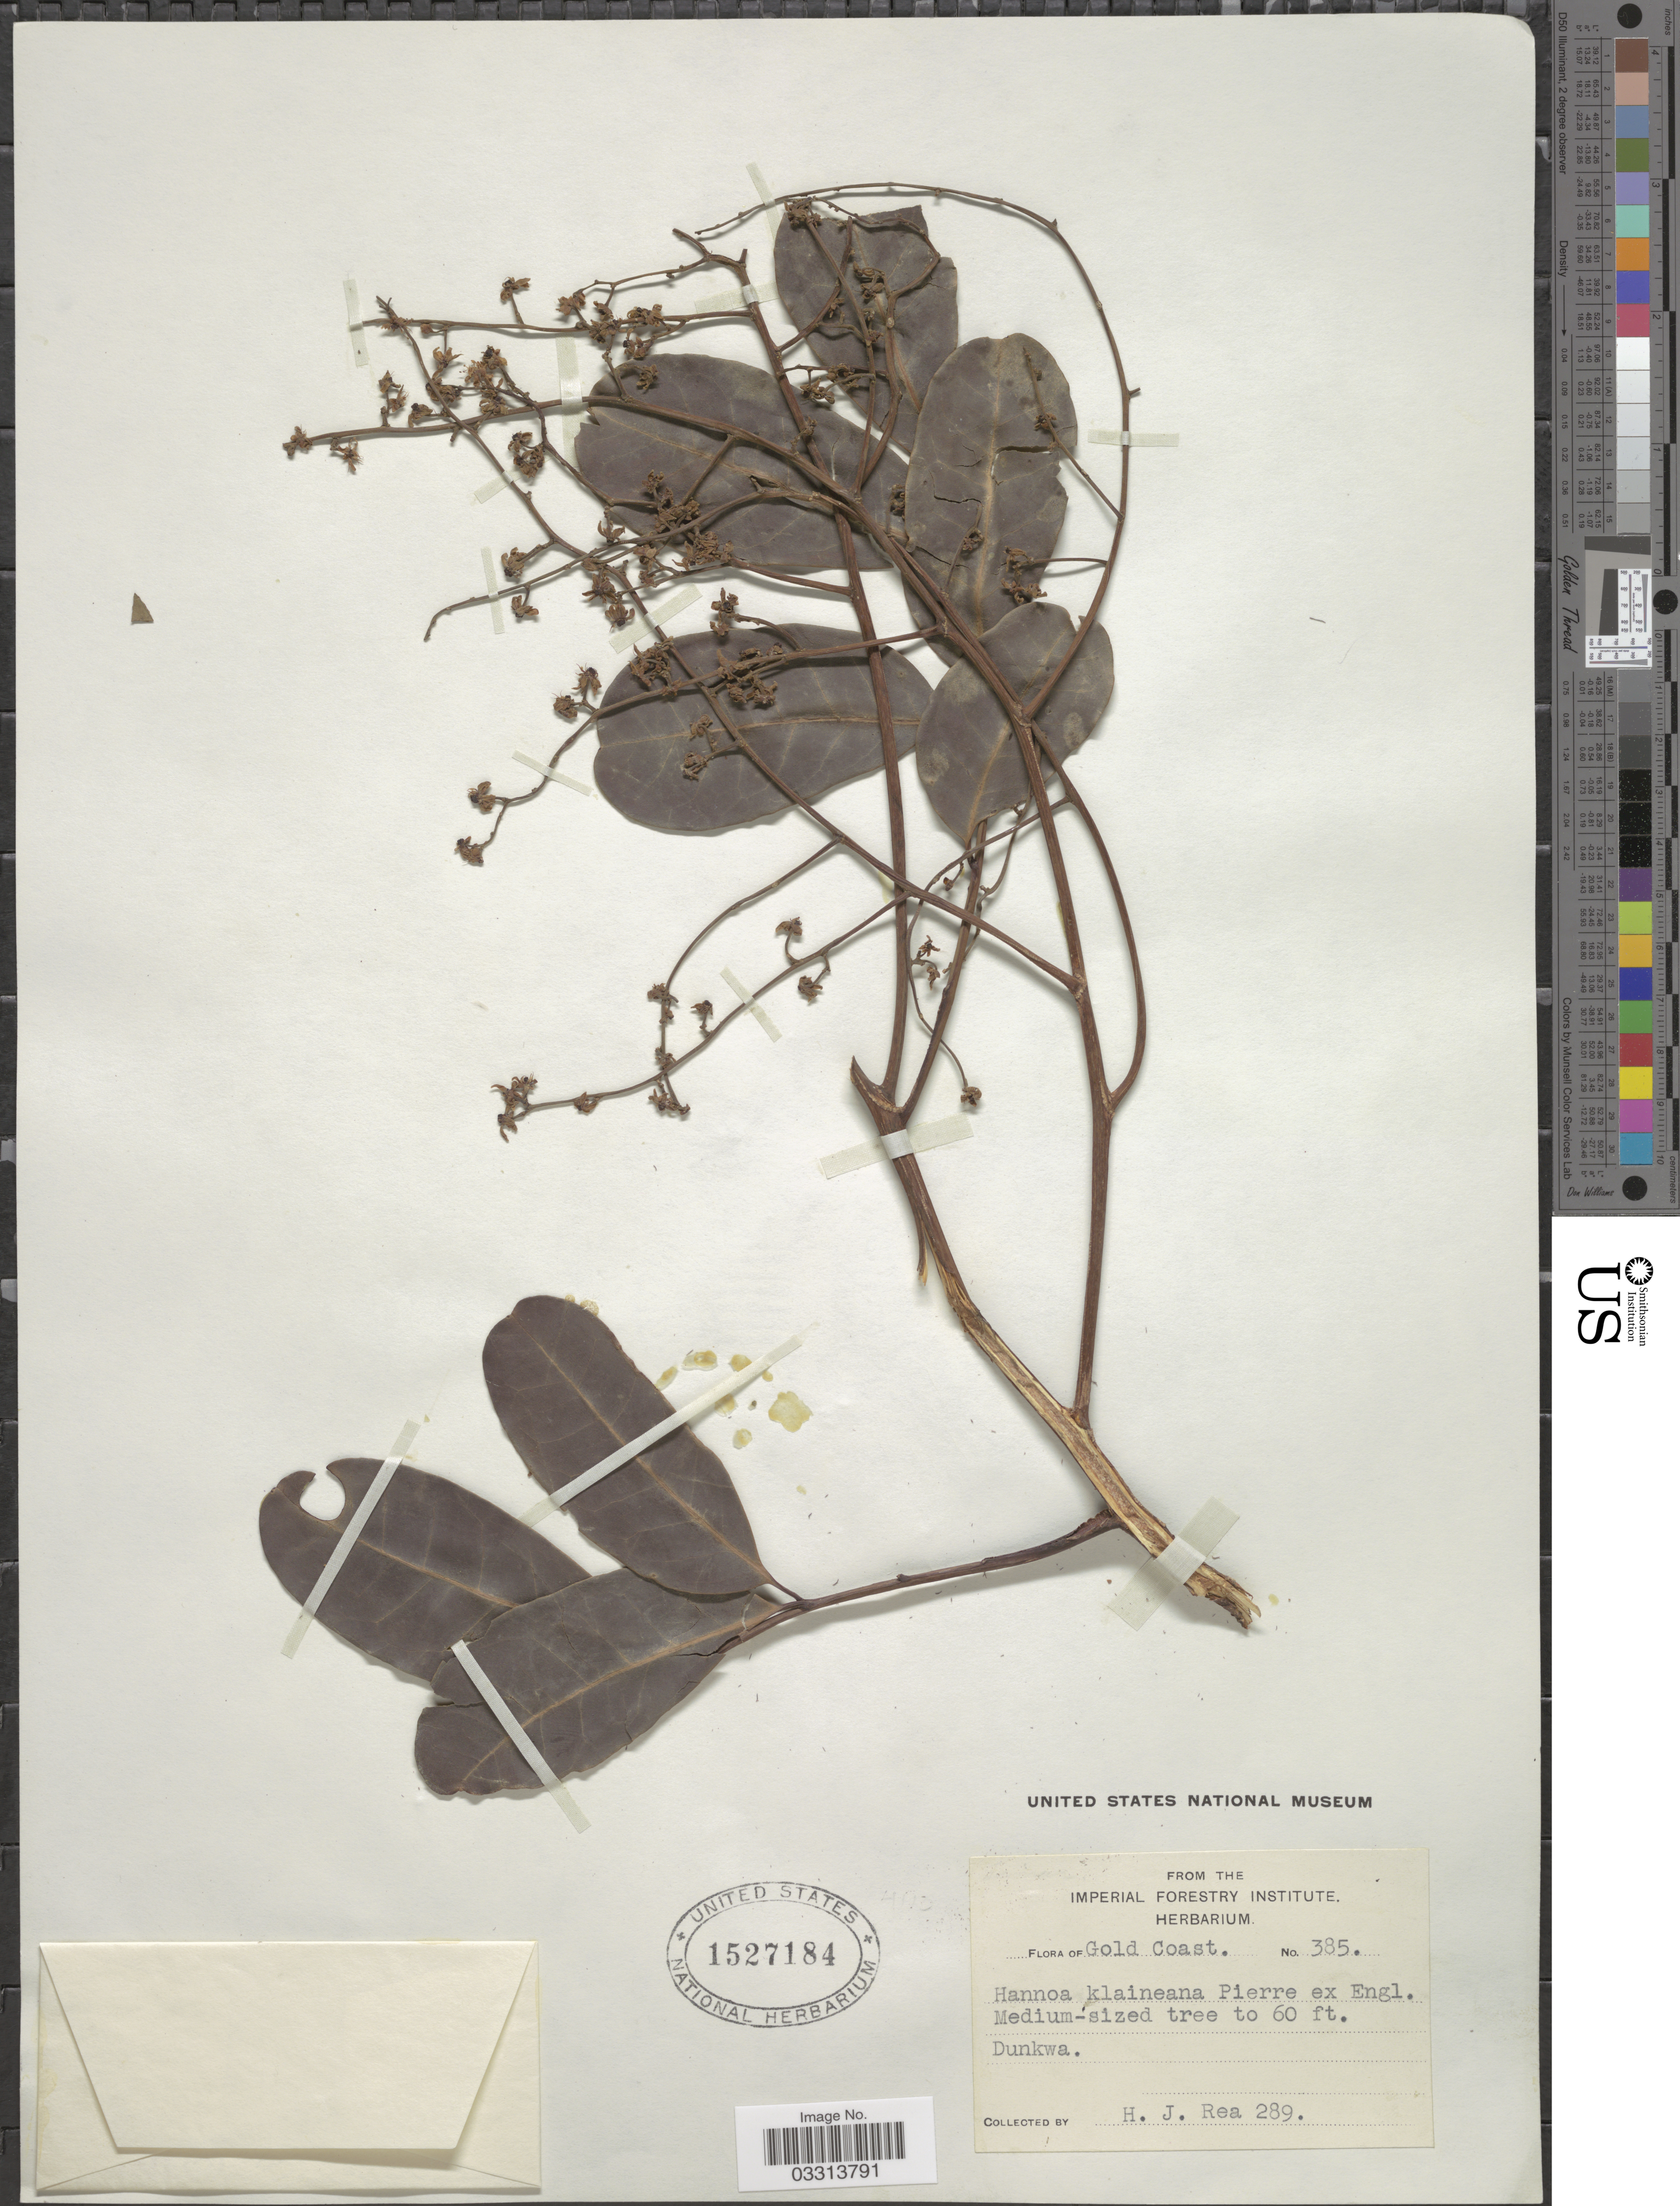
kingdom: Plantae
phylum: Tracheophyta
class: Magnoliopsida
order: Sapindales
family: Simaroubaceae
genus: Hannoa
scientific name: Hannoa klaineana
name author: Pierre ex Engl.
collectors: H. Rea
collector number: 289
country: Ghana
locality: Gold Coast, Dunkwa.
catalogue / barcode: US 1527184